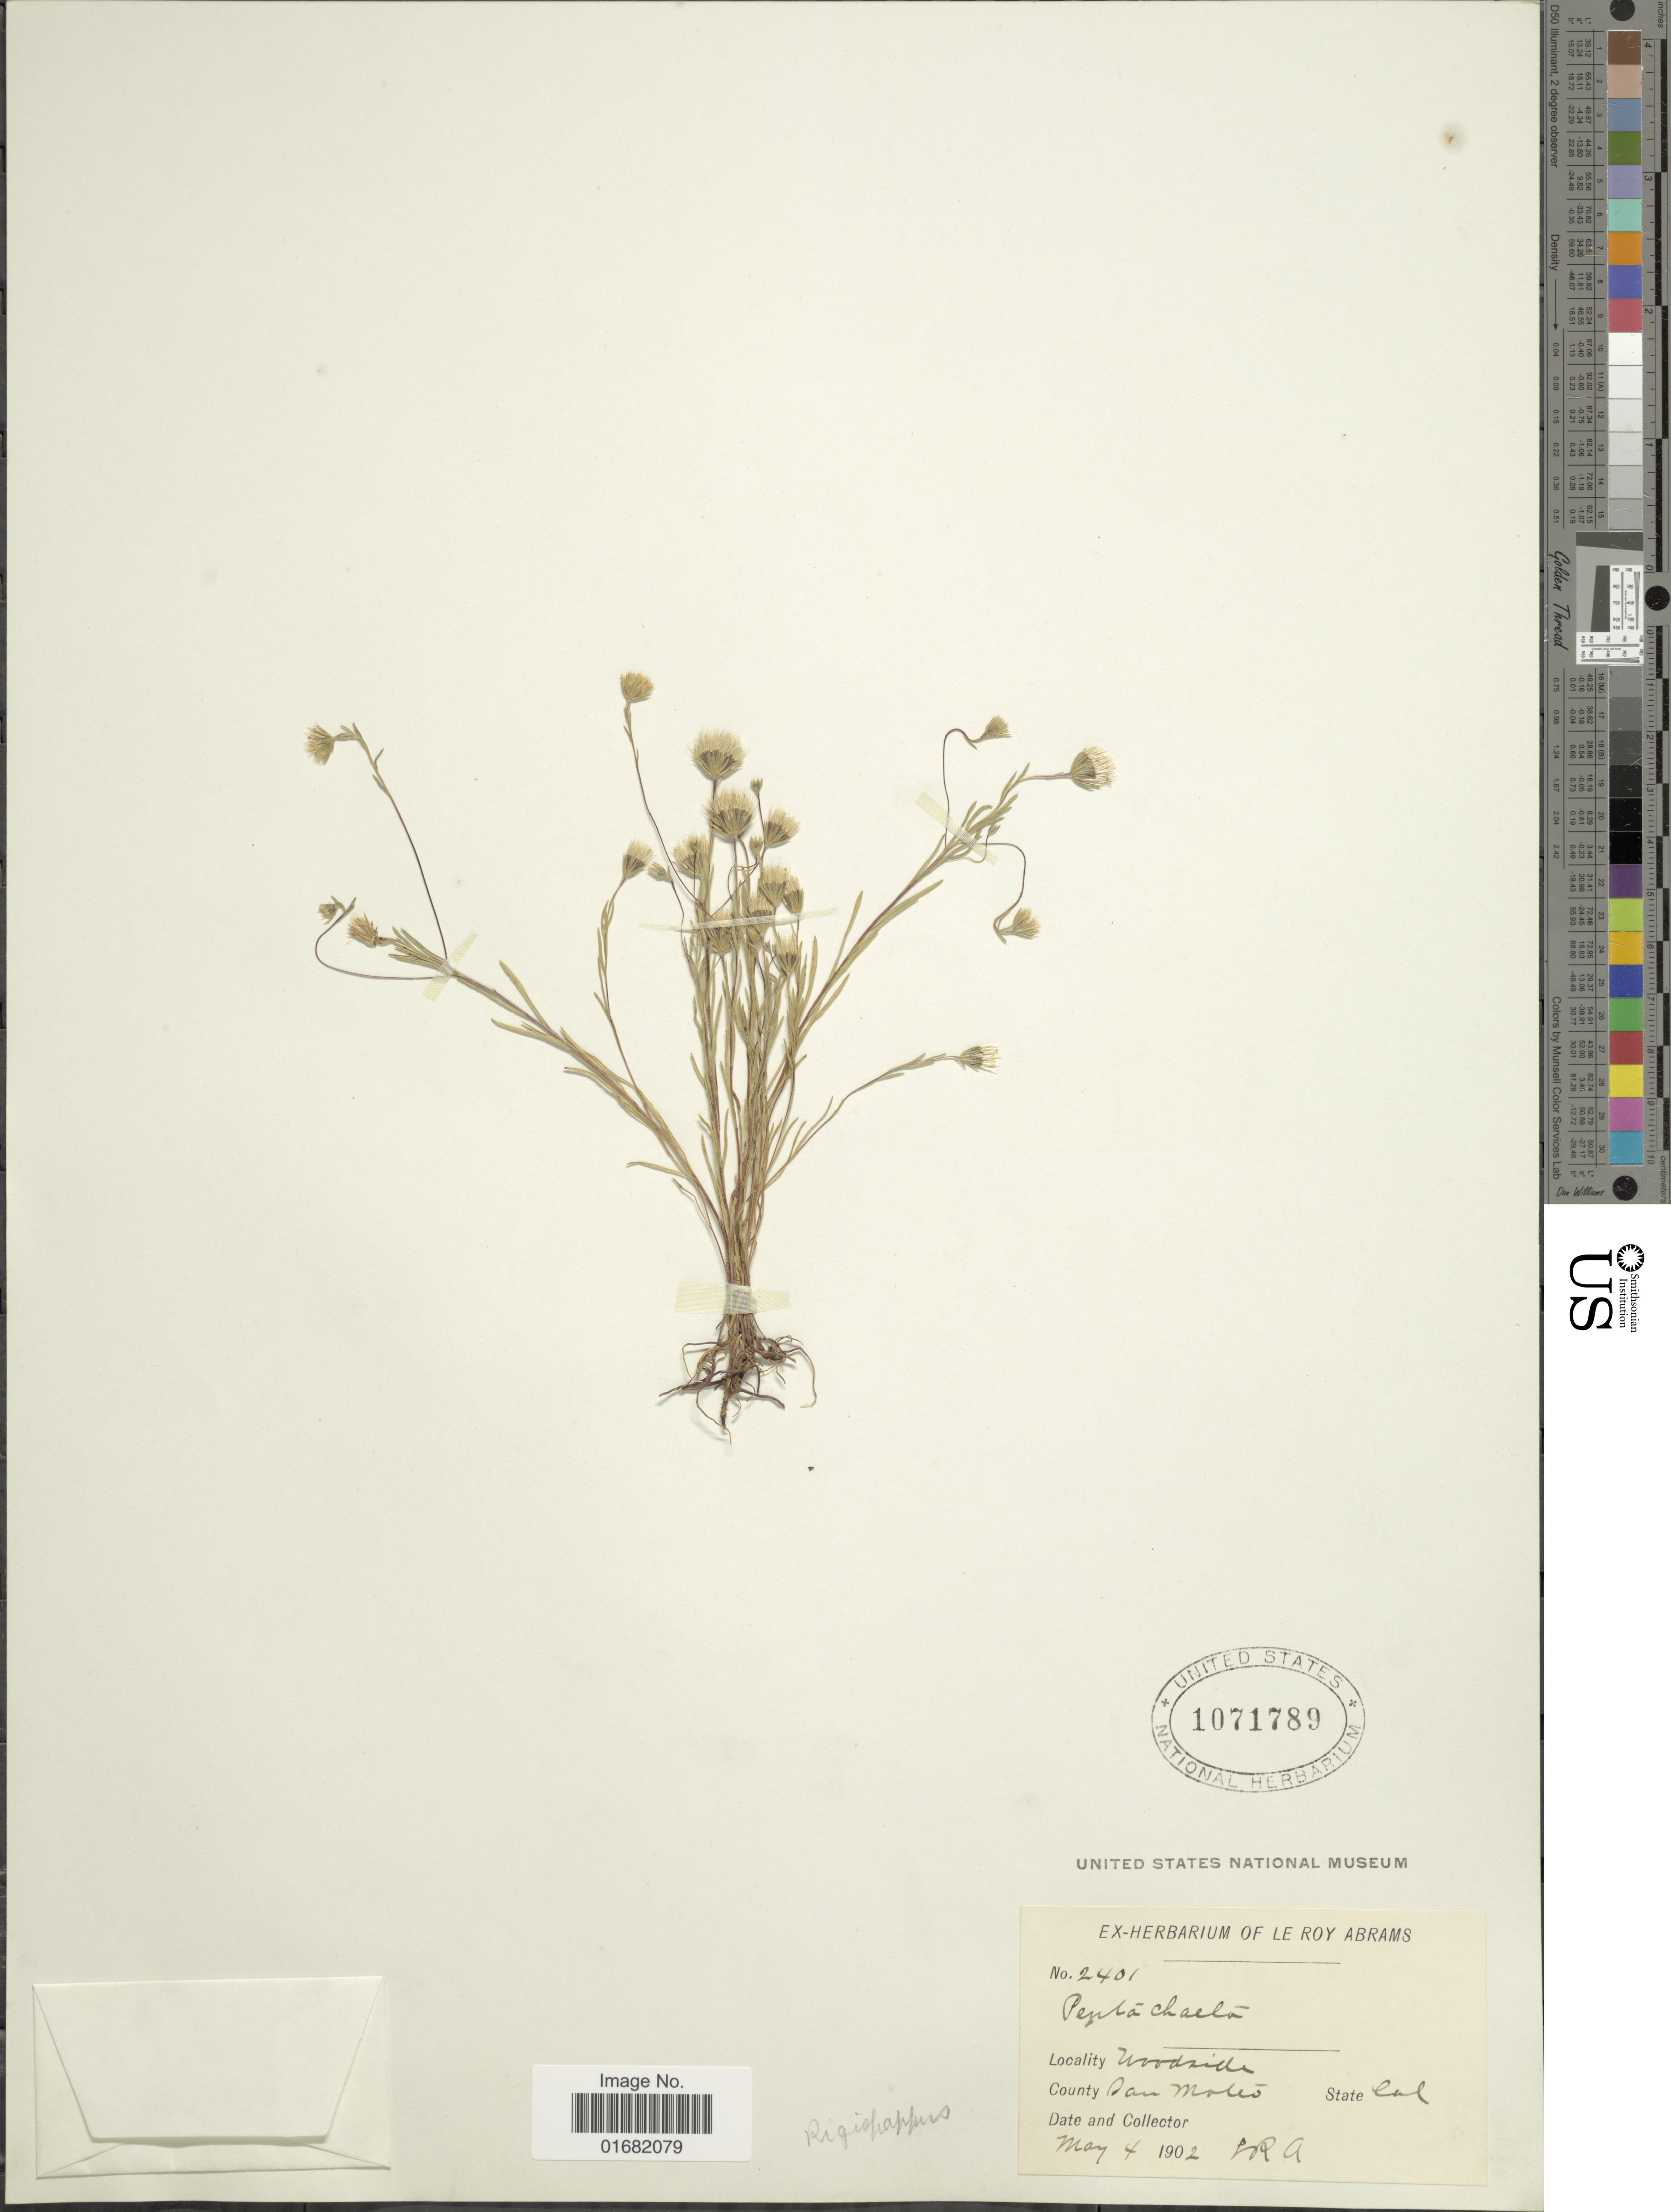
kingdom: Plantae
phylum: Tracheophyta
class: Magnoliopsida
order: Asterales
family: Asteraceae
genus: Rigiopappus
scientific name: Rigiopappus leptocladus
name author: A. Gray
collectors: L. Abrams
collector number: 2401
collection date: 1902-05-04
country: United States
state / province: California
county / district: San Mateo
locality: Woodside. County San Mateo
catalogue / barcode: US 1071789